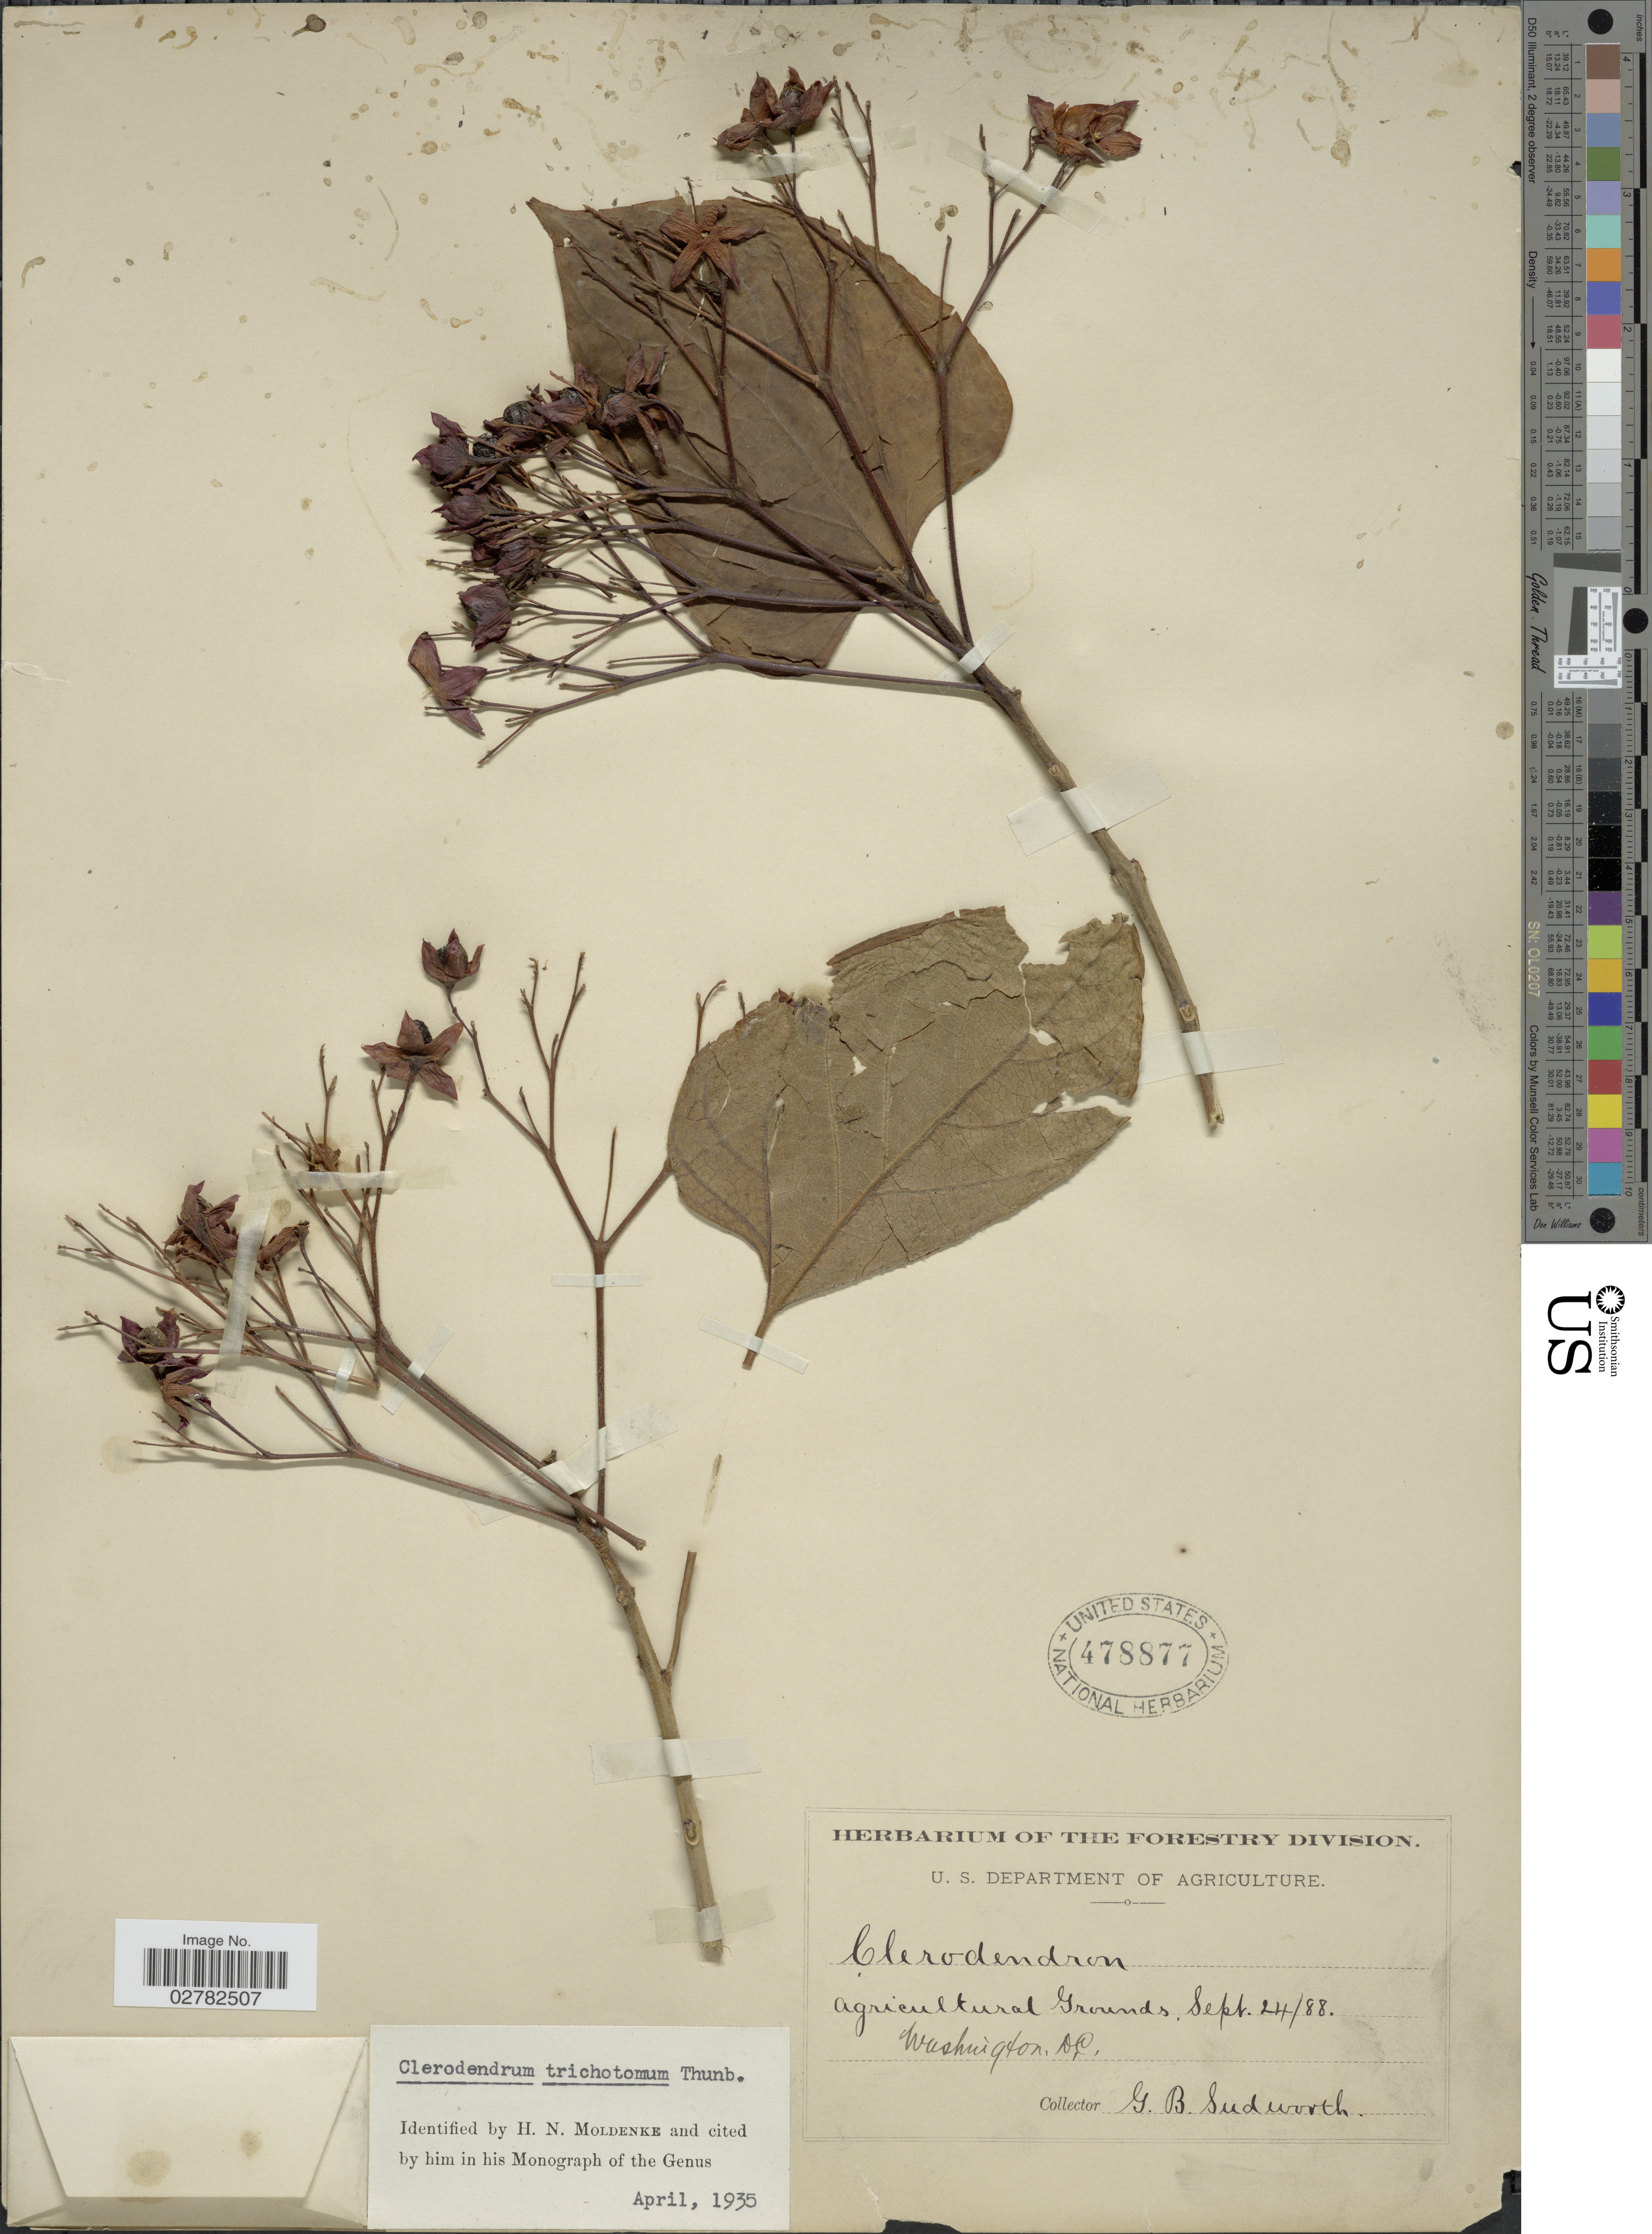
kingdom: Plantae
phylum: Tracheophyta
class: Magnoliopsida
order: Lamiales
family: Lamiaceae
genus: Clerodendrum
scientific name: Clerodendrum trichotomum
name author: Thunb.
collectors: G. B. Sudworth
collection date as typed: Transcribed d/m/y: 24/9/88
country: United States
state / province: District of Columbia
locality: Agricultural Grounds, Washington D.C.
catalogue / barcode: US 478877